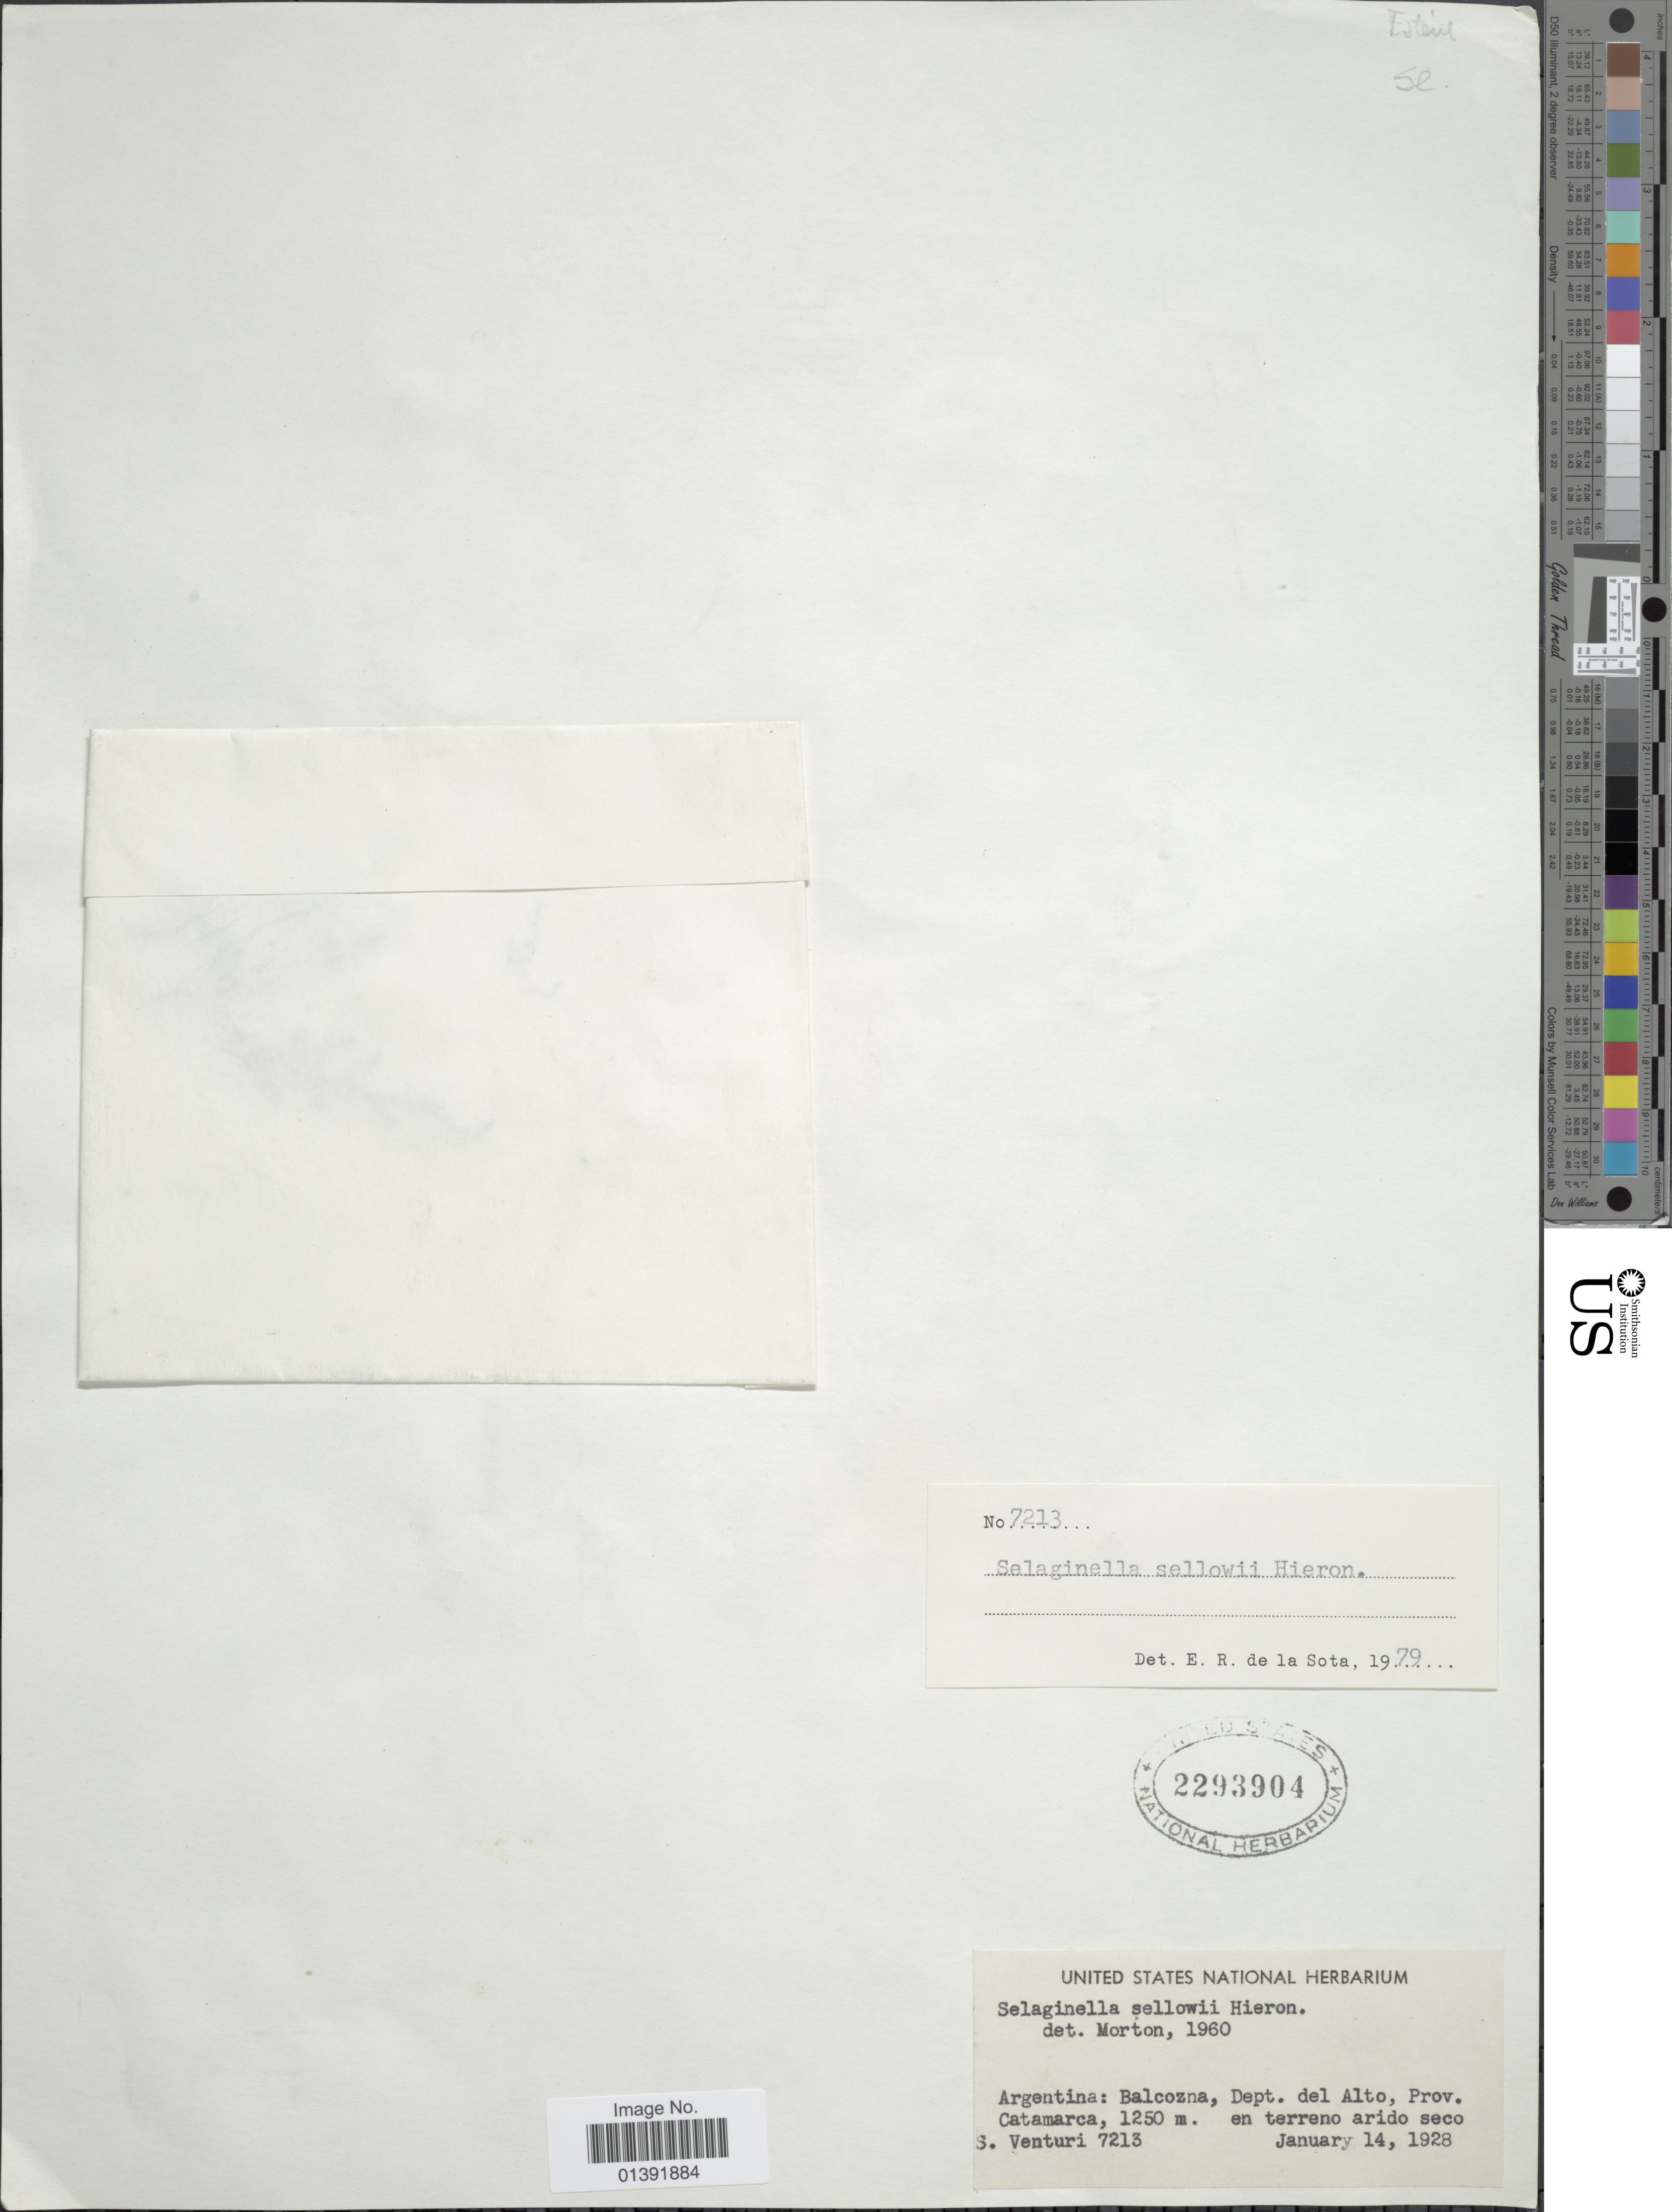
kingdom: Plantae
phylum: Tracheophyta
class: Lycopodiopsida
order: Selaginellales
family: Selaginellaceae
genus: Selaginella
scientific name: Selaginella sellowii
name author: Hieron.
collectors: S. Venturi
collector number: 7213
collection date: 1928-01-14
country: Argentina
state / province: Catamarca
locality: Balcozna, Dept. del Alto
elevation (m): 1250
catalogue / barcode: US 2293904